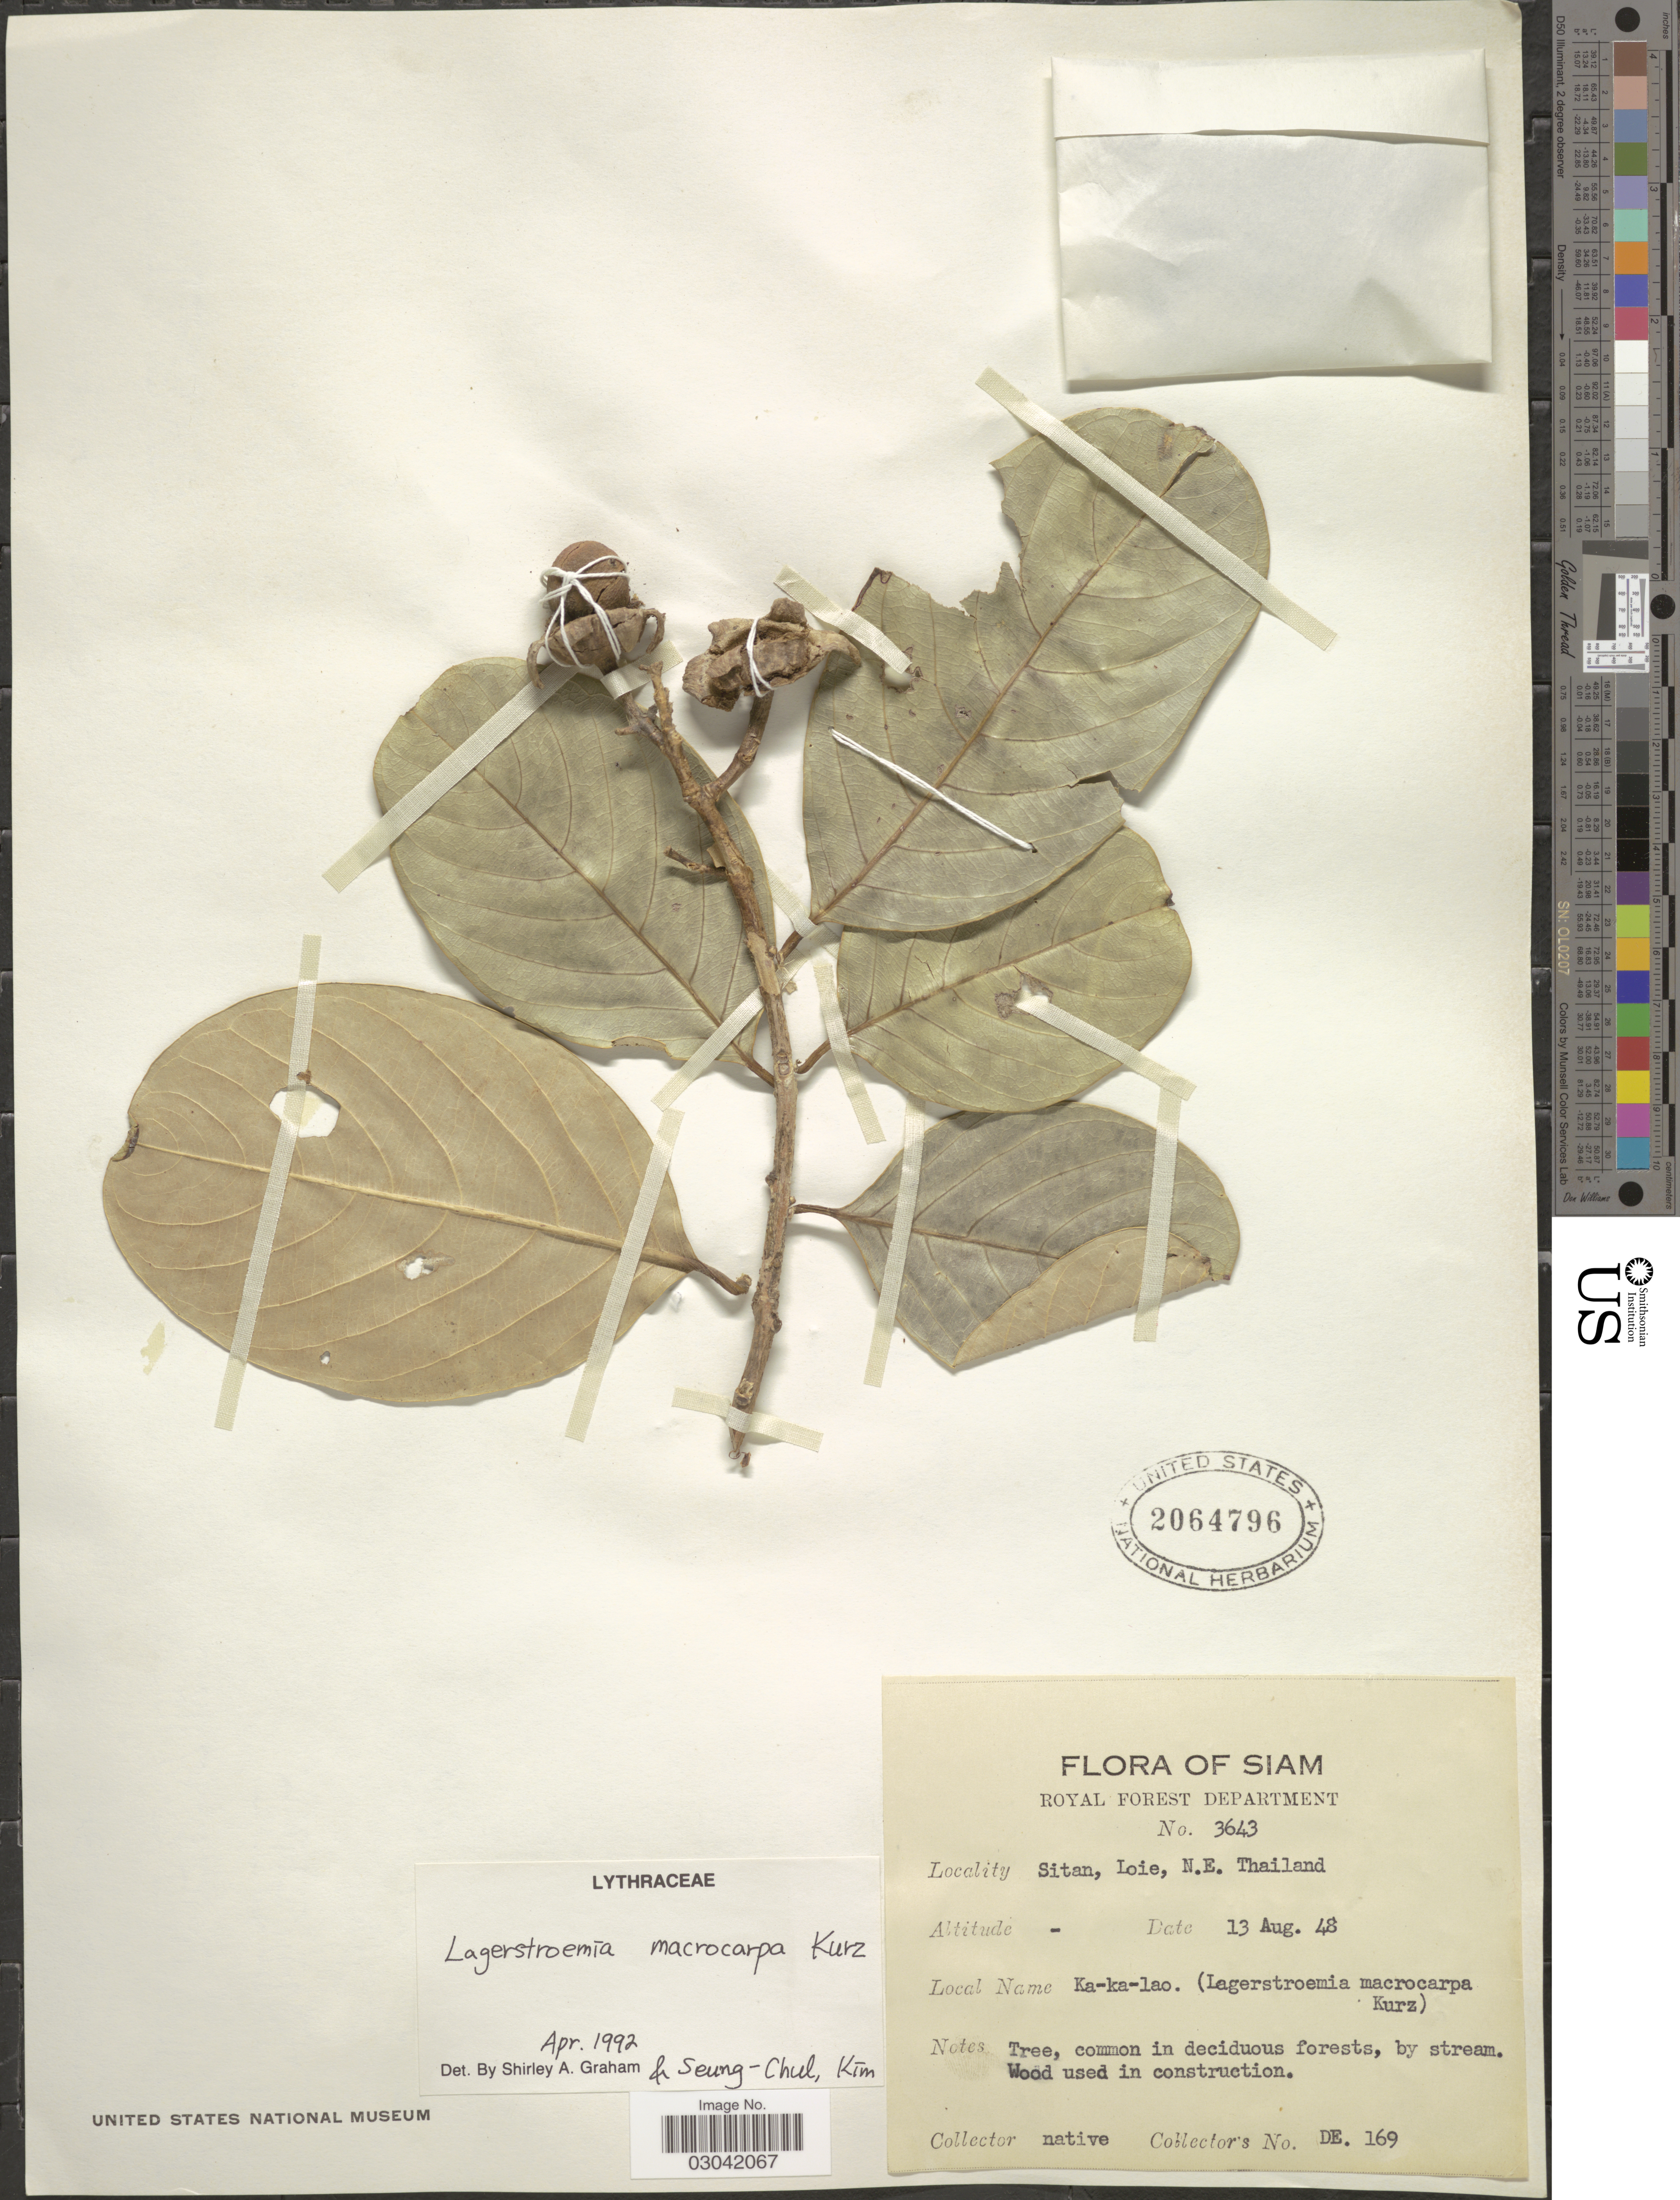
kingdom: Plantae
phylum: Tracheophyta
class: Magnoliopsida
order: Myrtales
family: Lythraceae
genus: Lagerstroemia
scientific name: Lagerstroemia macrocarpa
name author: Wall.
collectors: Native collectors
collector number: DE.169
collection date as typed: Transcribed d/m/y: 13/8/48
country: Thailand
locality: Siam. Sitan, Loie, N.E. Thailand.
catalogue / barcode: US 2064796